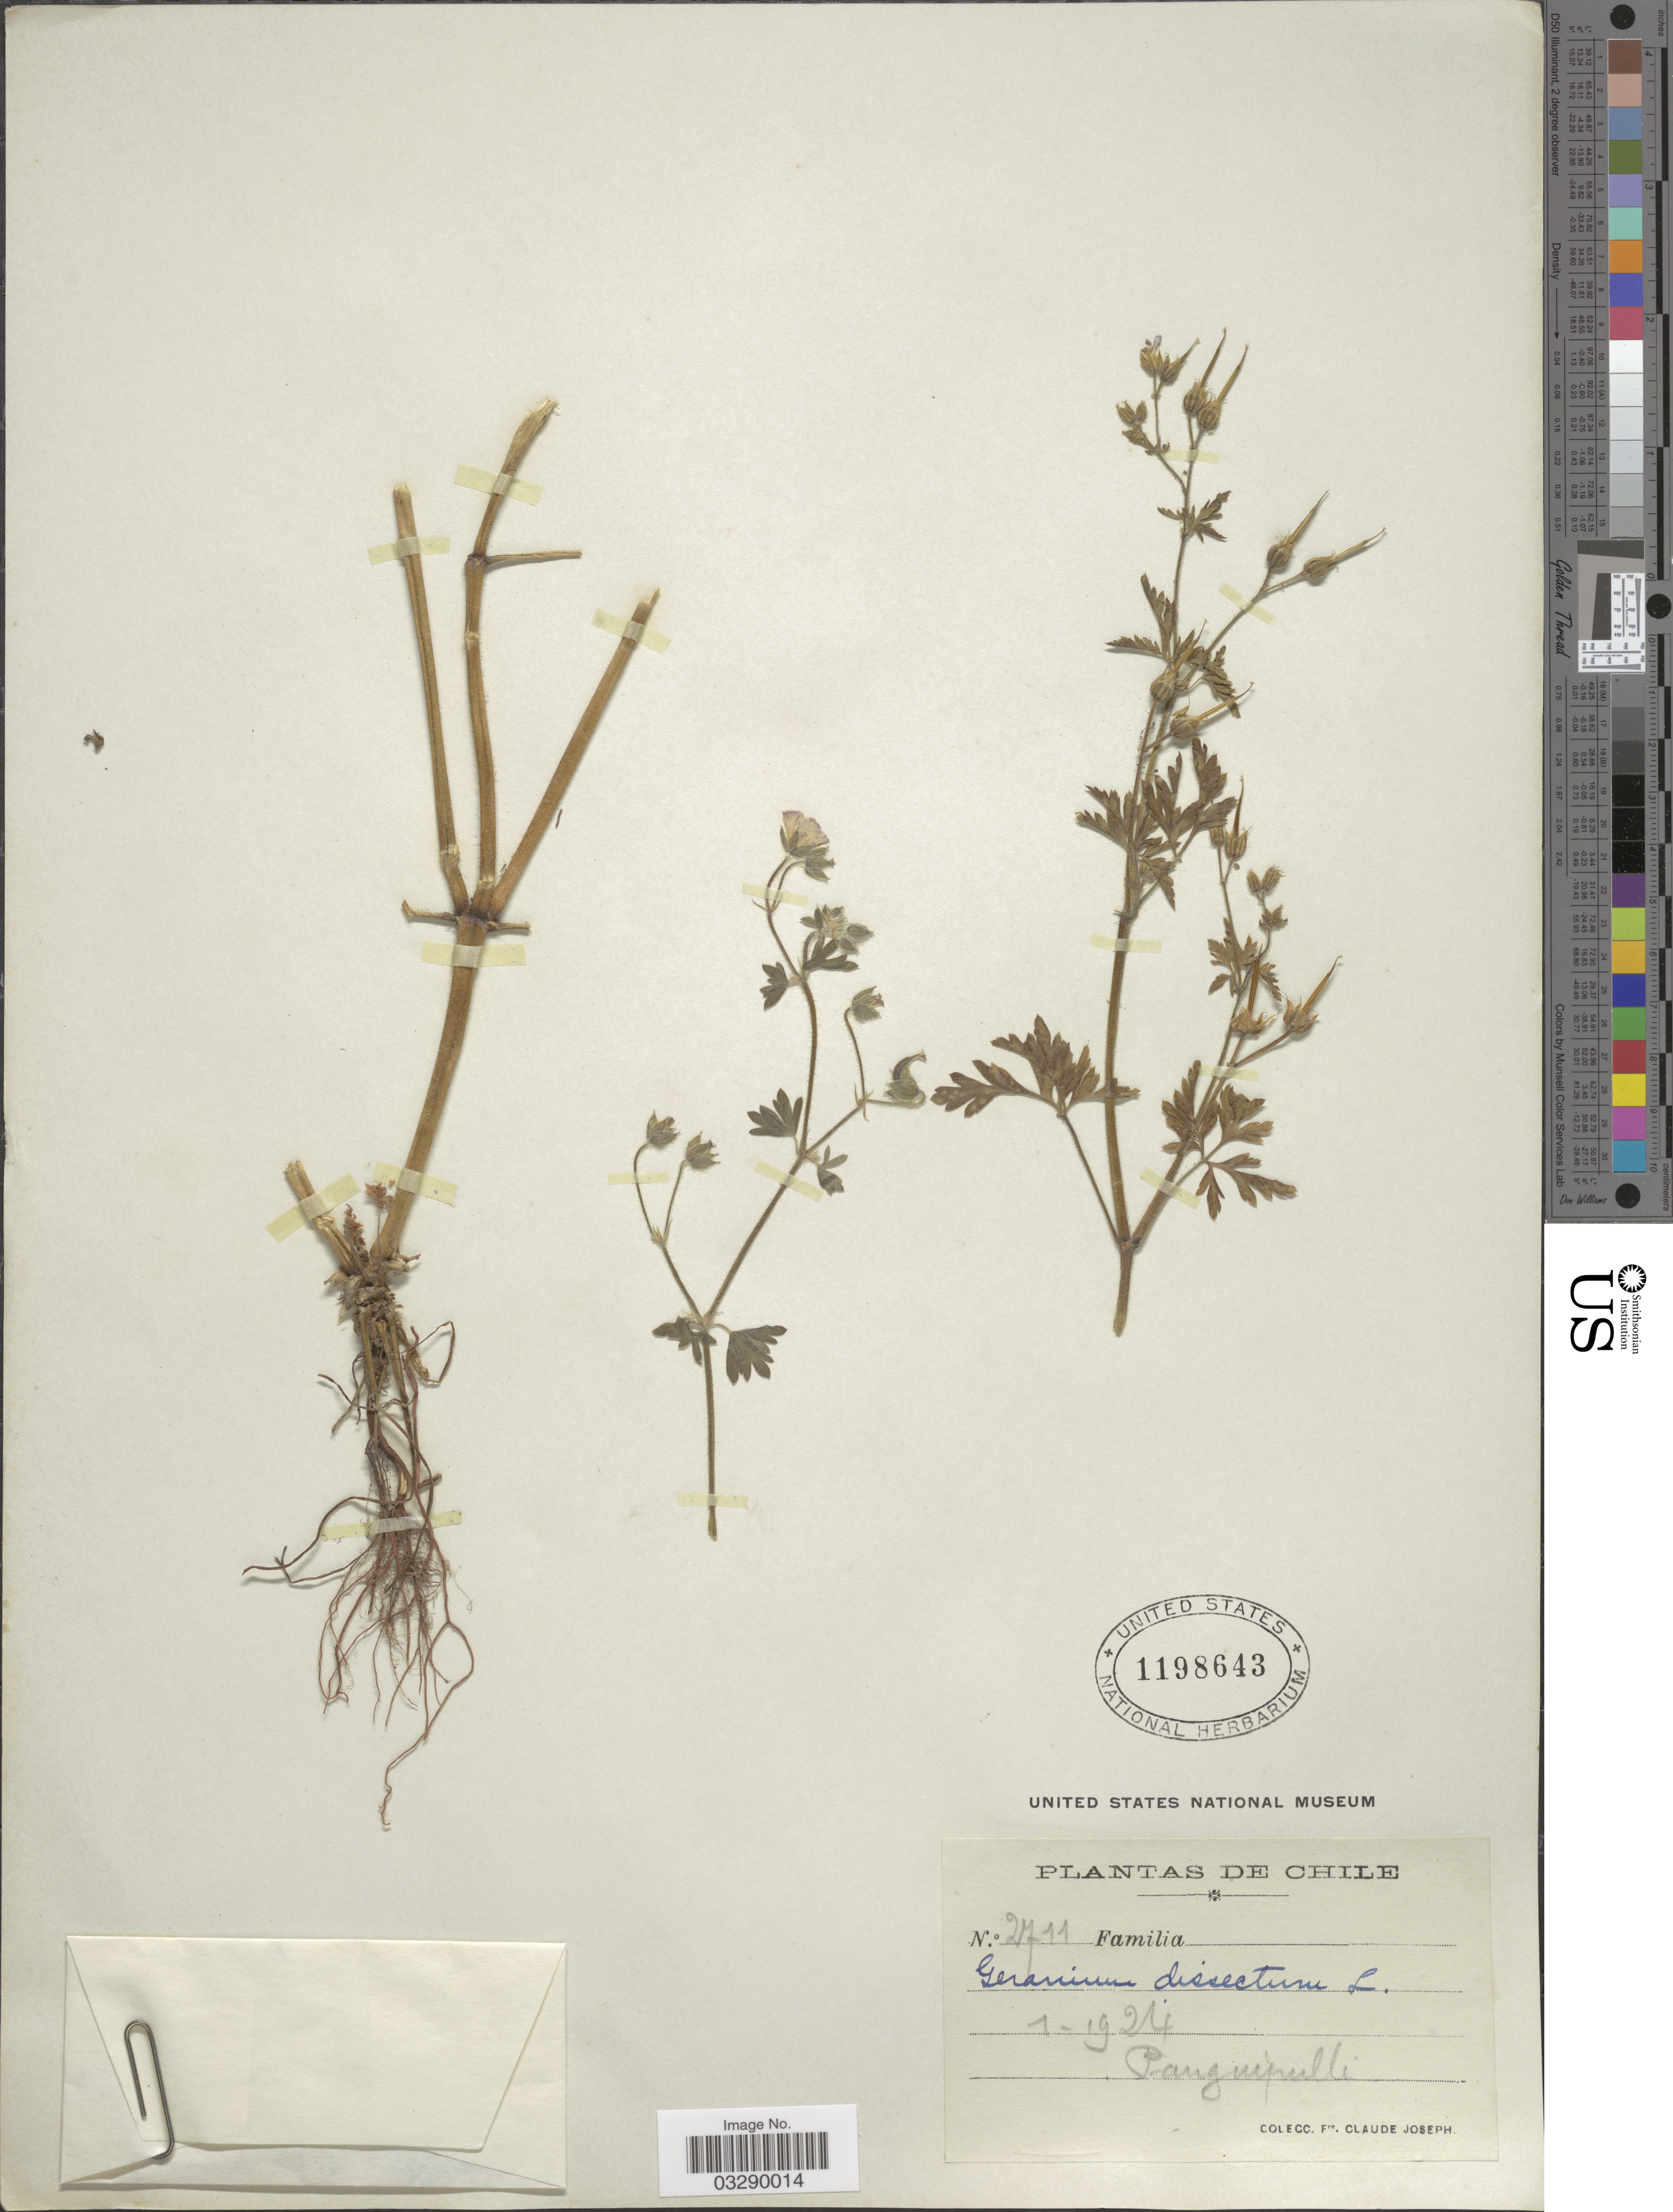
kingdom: Plantae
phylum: Tracheophyta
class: Magnoliopsida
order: Geraniales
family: Geraniaceae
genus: Geranium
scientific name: Geranium dissectum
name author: L.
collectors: Bro. Claude-Joseph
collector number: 2711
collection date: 1924-01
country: Chile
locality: Panguipulli.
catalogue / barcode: US 1198643